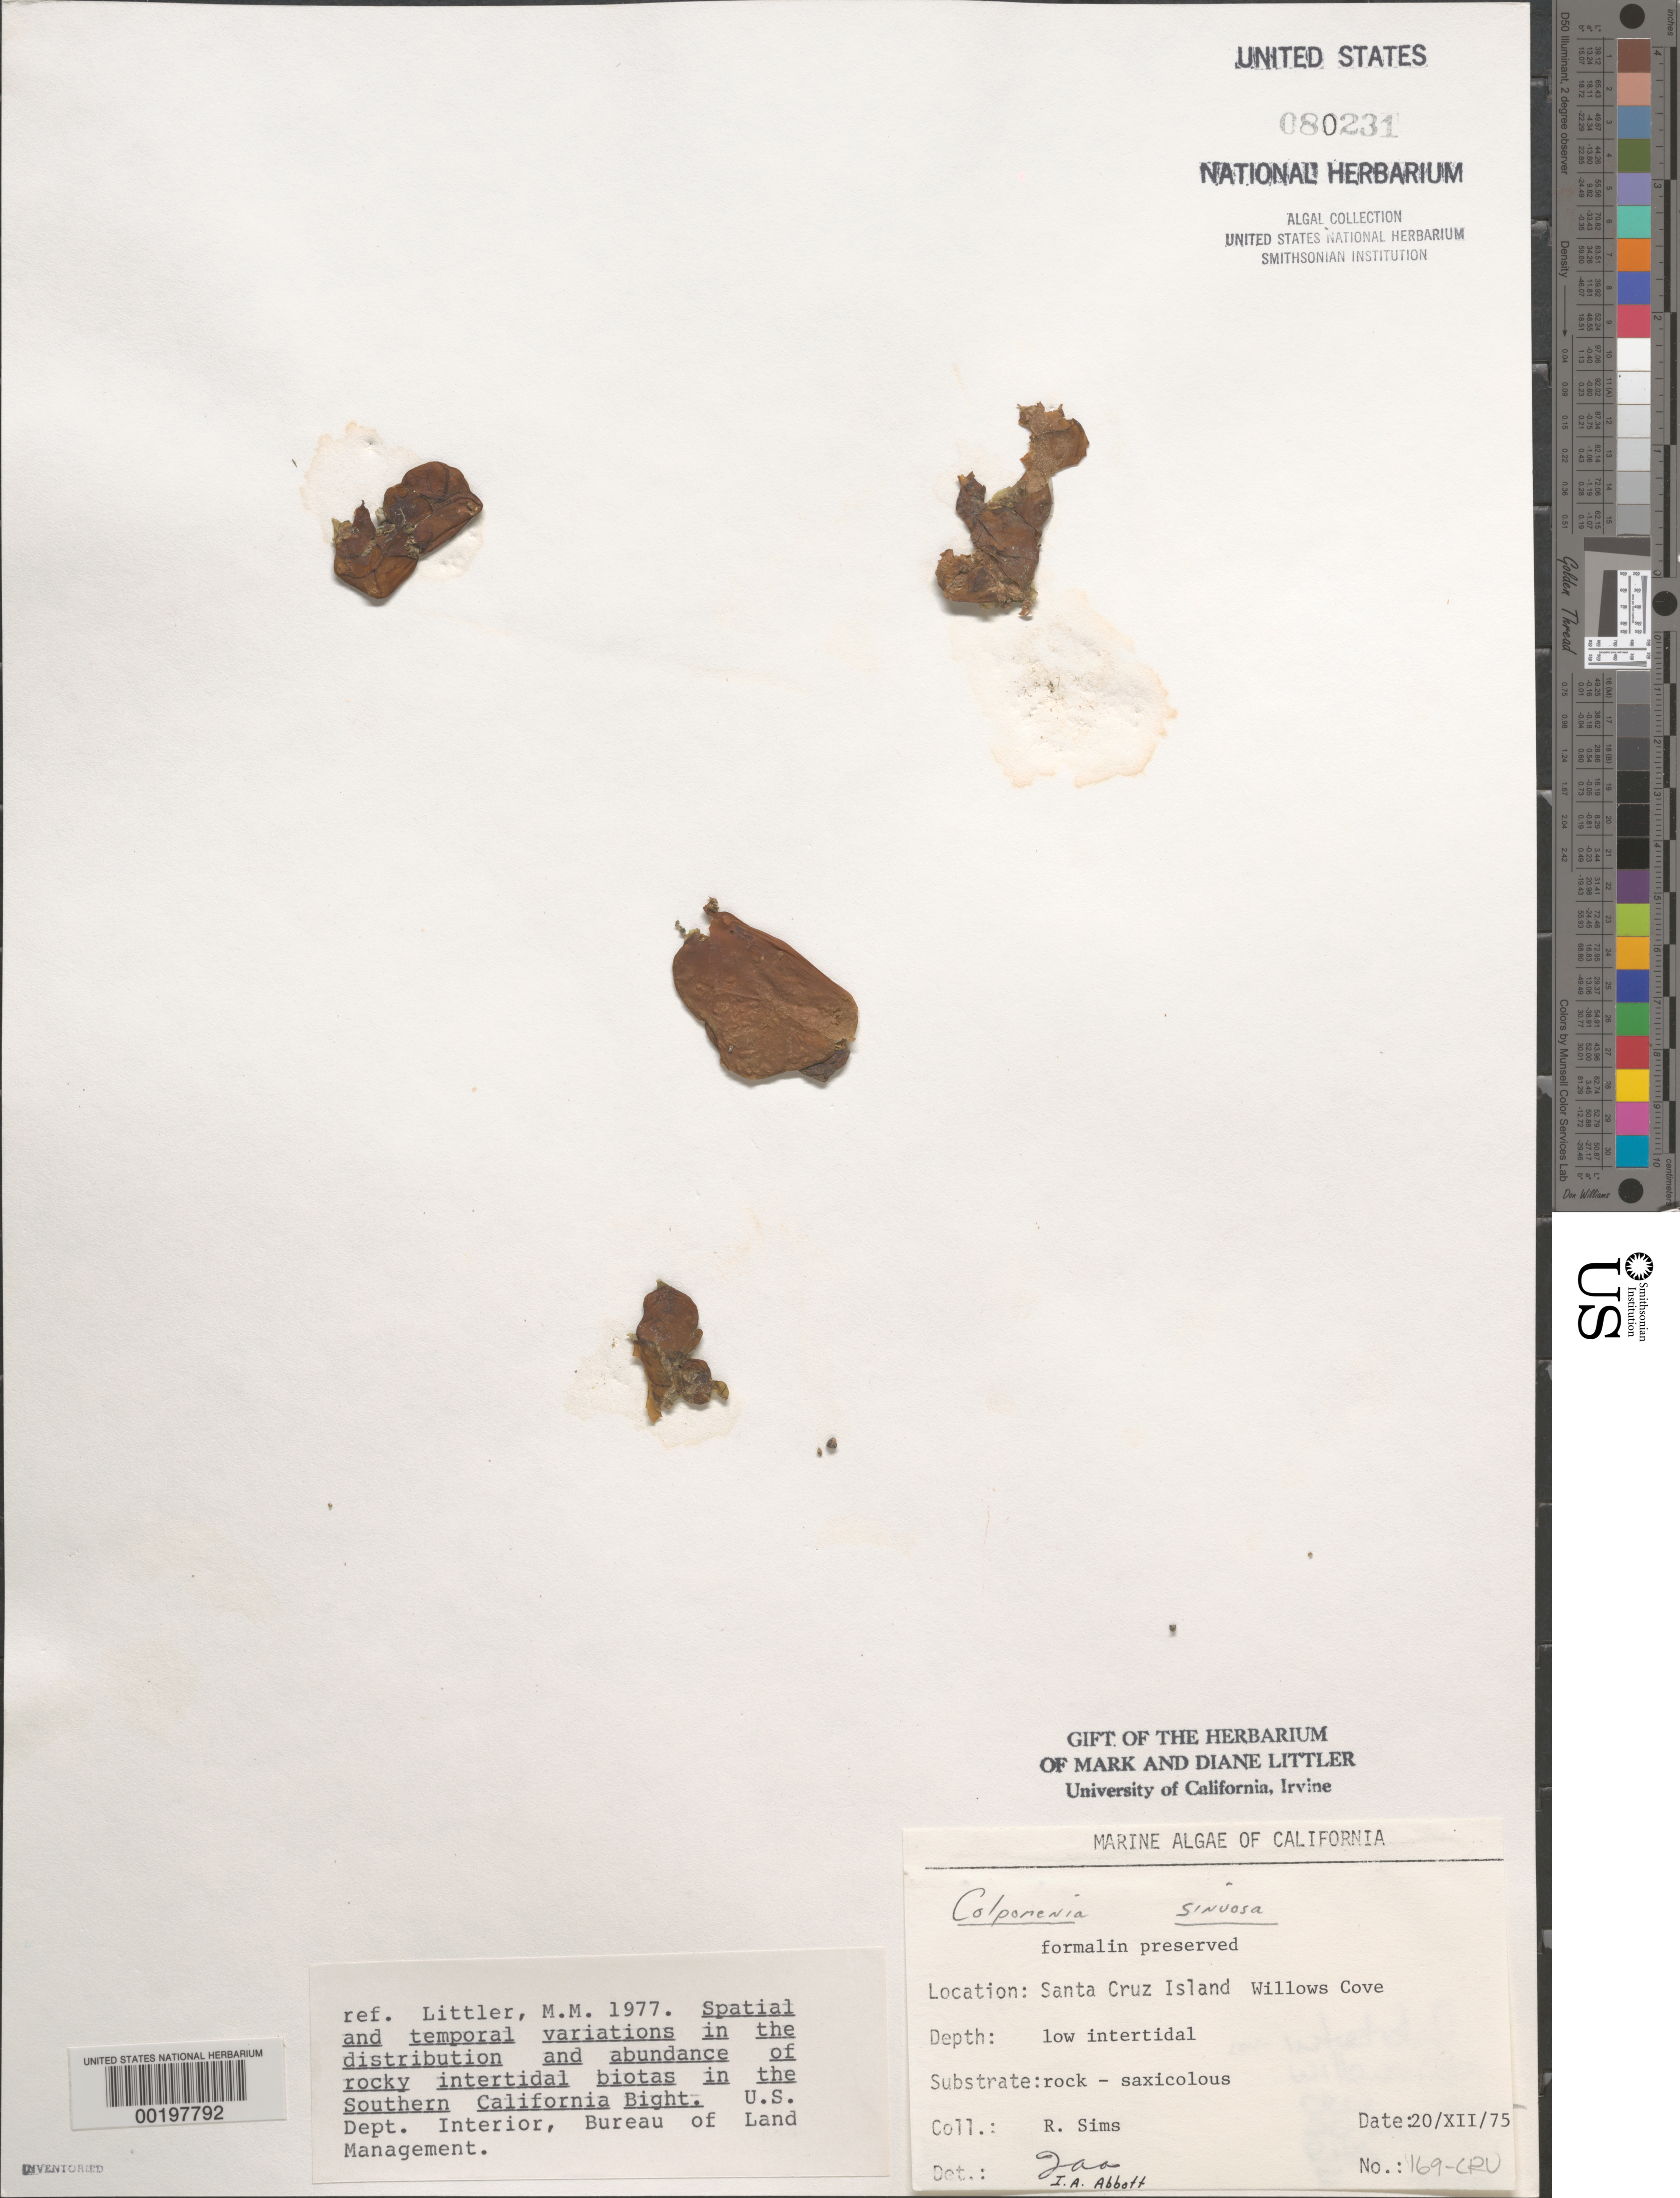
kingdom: Chromista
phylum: Ochrophyta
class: Phaeophyceae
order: Scytosiphonales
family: Scytosiphonaceae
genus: Colpomenia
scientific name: Colpomenia sinuosa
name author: (K. Mert. ex Roth) Derbes & Solier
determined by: Abbott, Isabella A.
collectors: R. H. Sims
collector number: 169-cru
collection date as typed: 20 Dec 1975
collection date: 1975-12-20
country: United States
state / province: California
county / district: Santa Barbara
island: Santa Cruz Island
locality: Willows Anchorage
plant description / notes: BLM-SOCALBIGHT Rocky Intertidal Survey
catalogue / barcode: US 80231